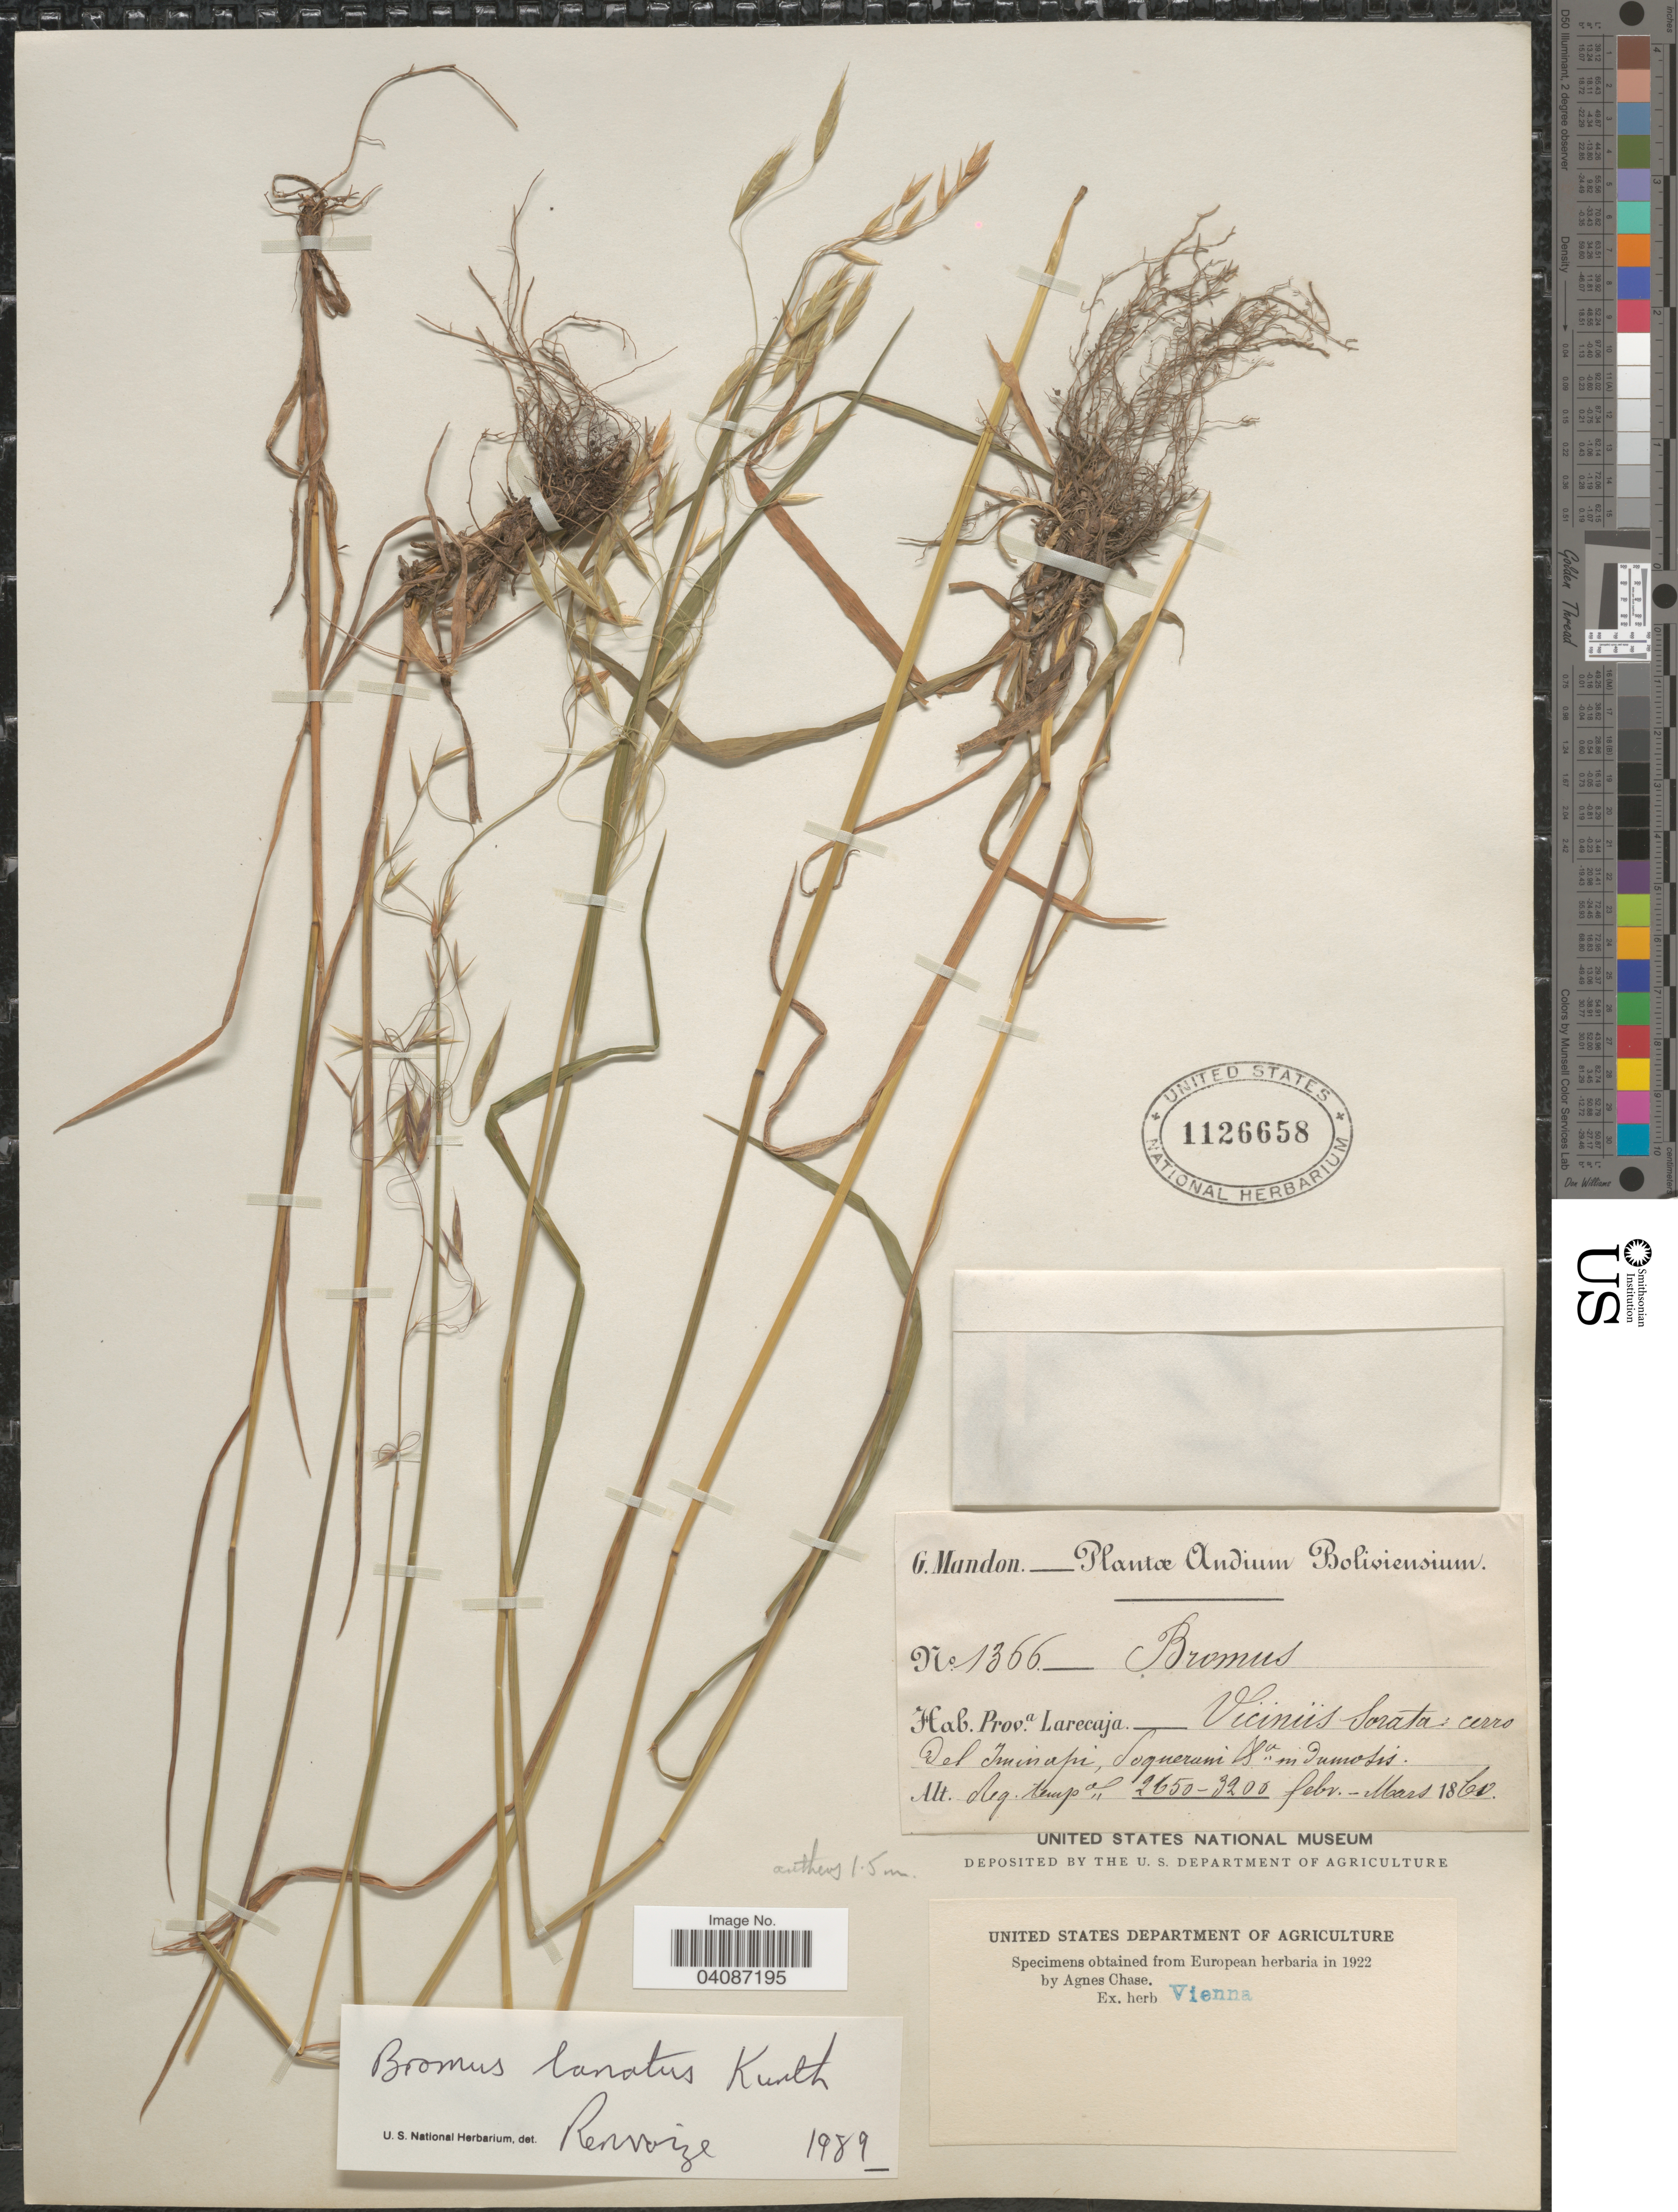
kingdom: Plantae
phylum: Tracheophyta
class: Liliopsida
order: Poales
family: Poaceae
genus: Bromus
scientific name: Bromus lanatus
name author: Kunth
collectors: G. Mandon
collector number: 1366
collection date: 1860-02/1860-03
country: Bolivia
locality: Andium Boliviensium. Prov.a Larecaja. - Viciniis Sorata: cerro del Iminapi, Poquerani Sa in dumosis. Reg. tempal.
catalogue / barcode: US 1126658